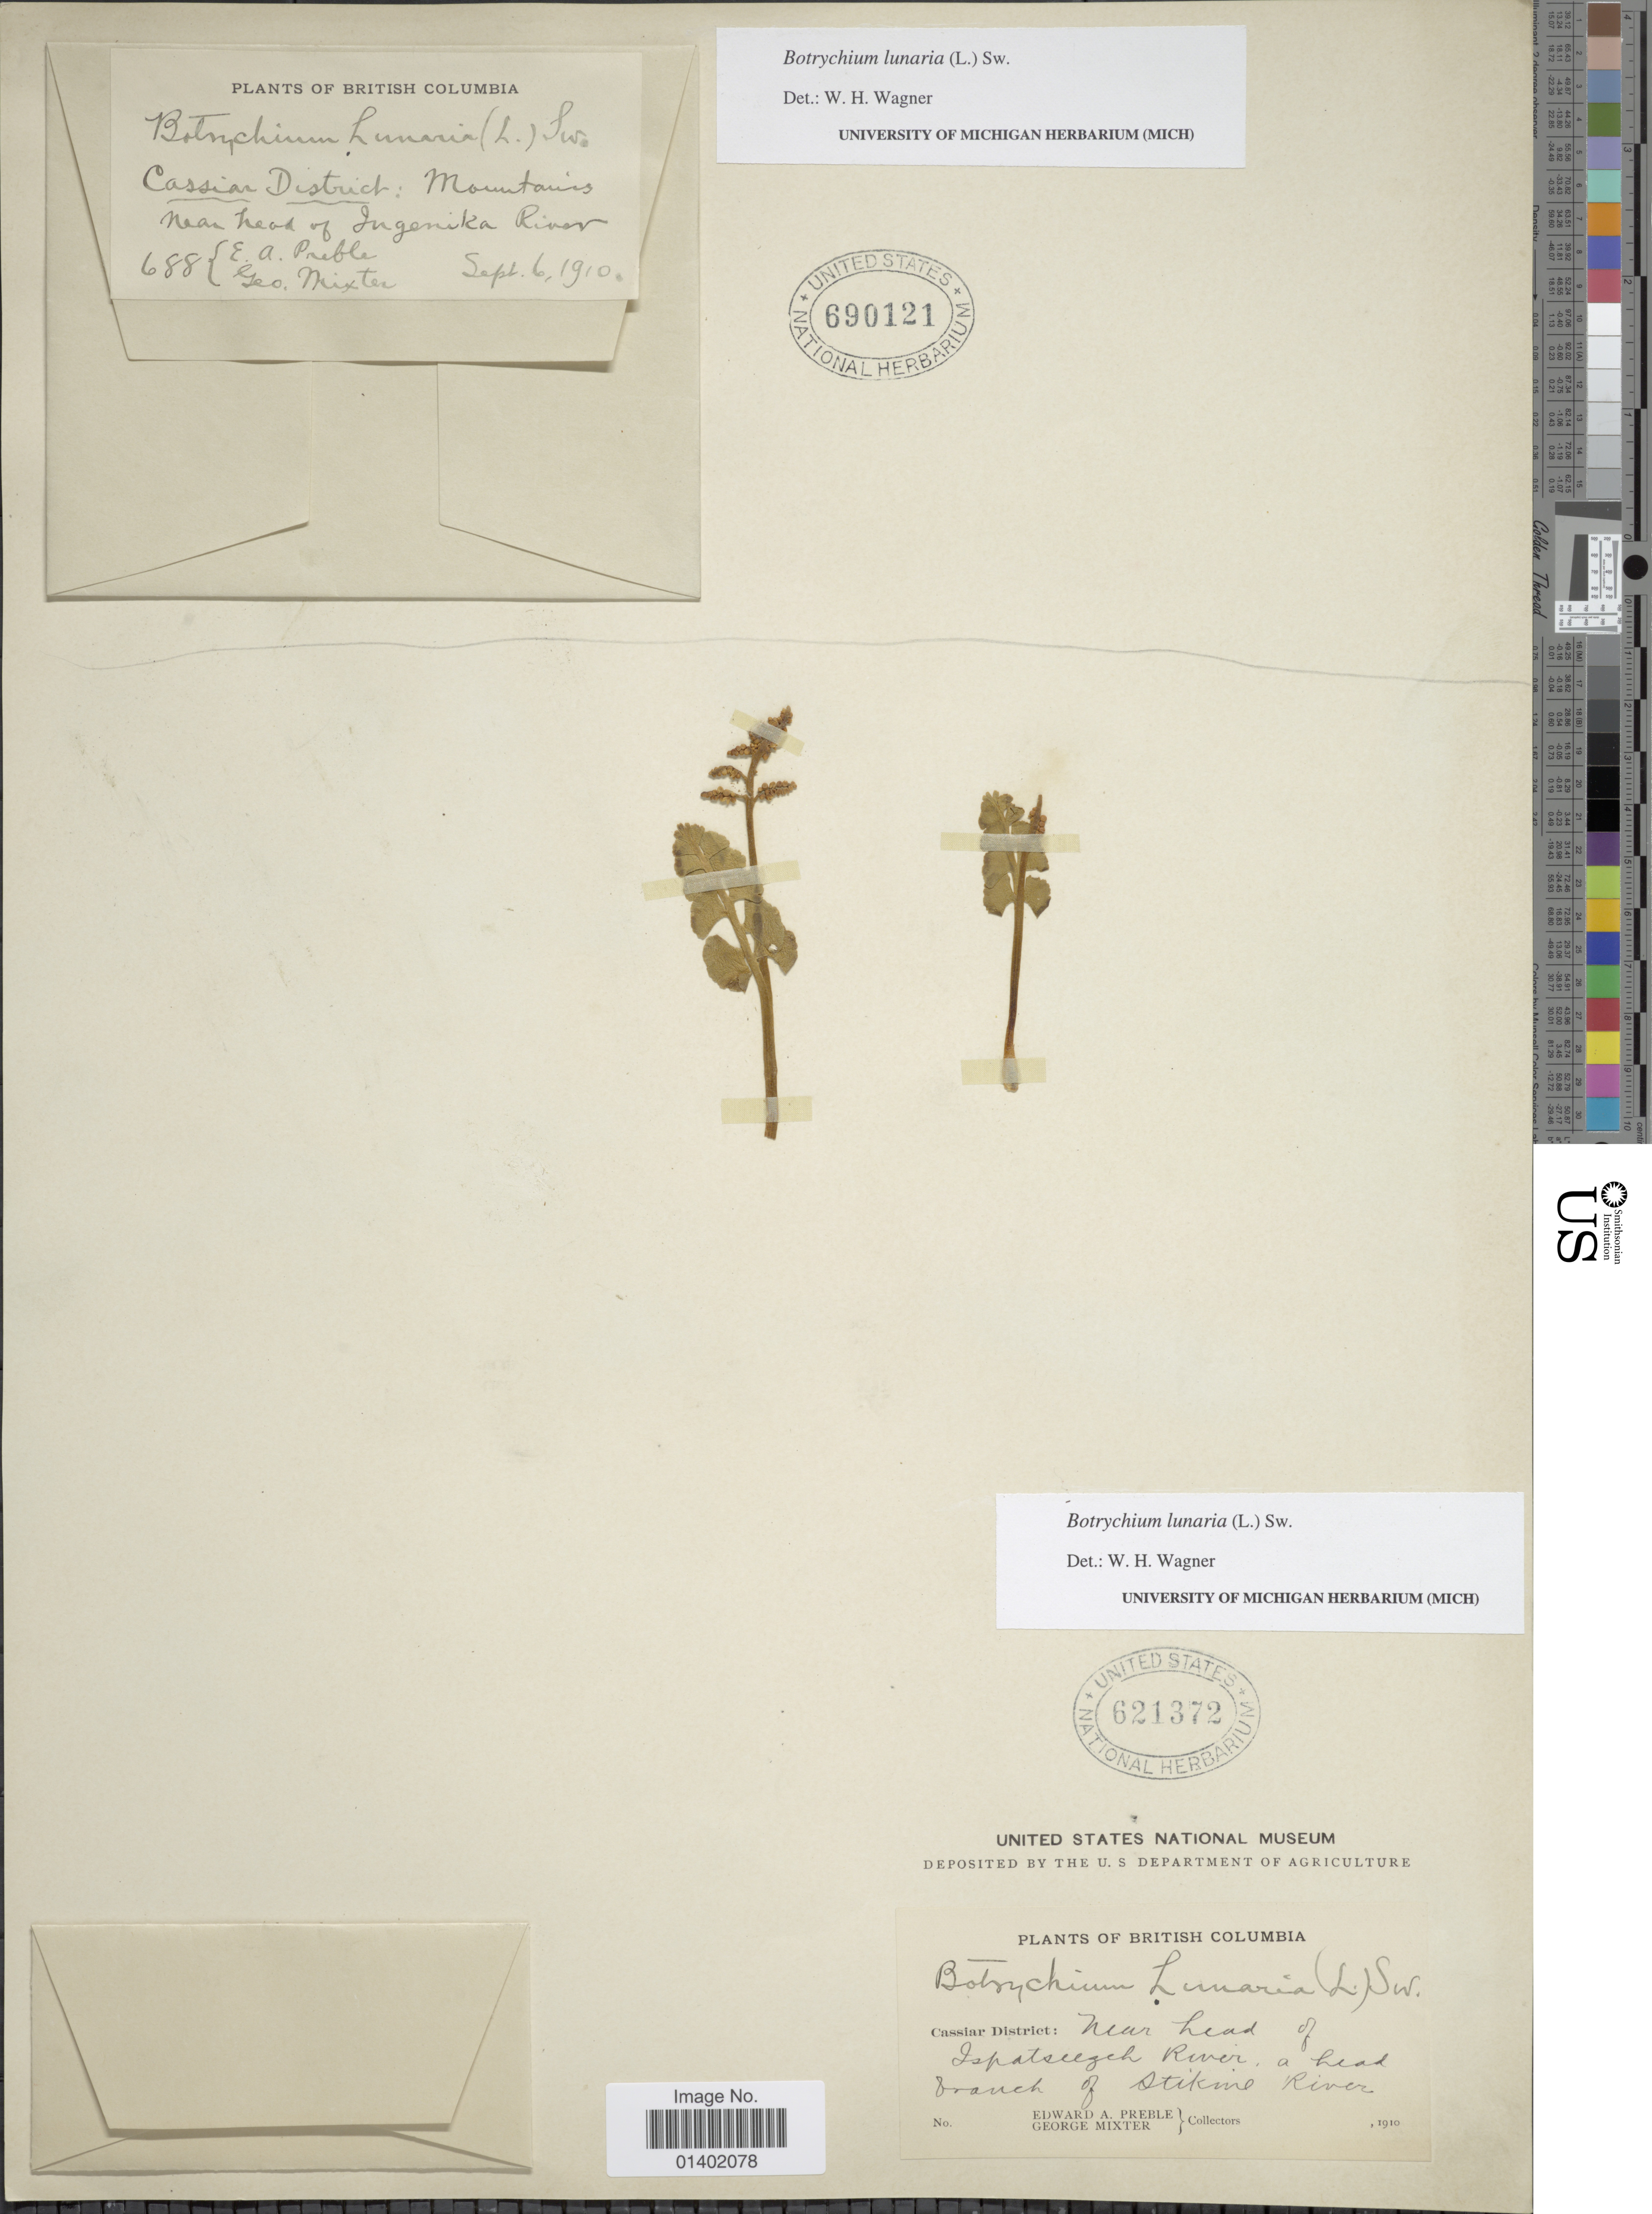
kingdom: Plantae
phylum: Tracheophyta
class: Polypodiopsida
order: Ophioglossales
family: Ophioglossaceae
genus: Botrychium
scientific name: Botrychium lunaria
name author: (L.) Sw.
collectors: E. Preble & G. Mixter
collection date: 1910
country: Canada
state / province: British Columbia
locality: Cassiar District: near head of Ispatseegeh River, a head branch of Stikine River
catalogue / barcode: US 621372